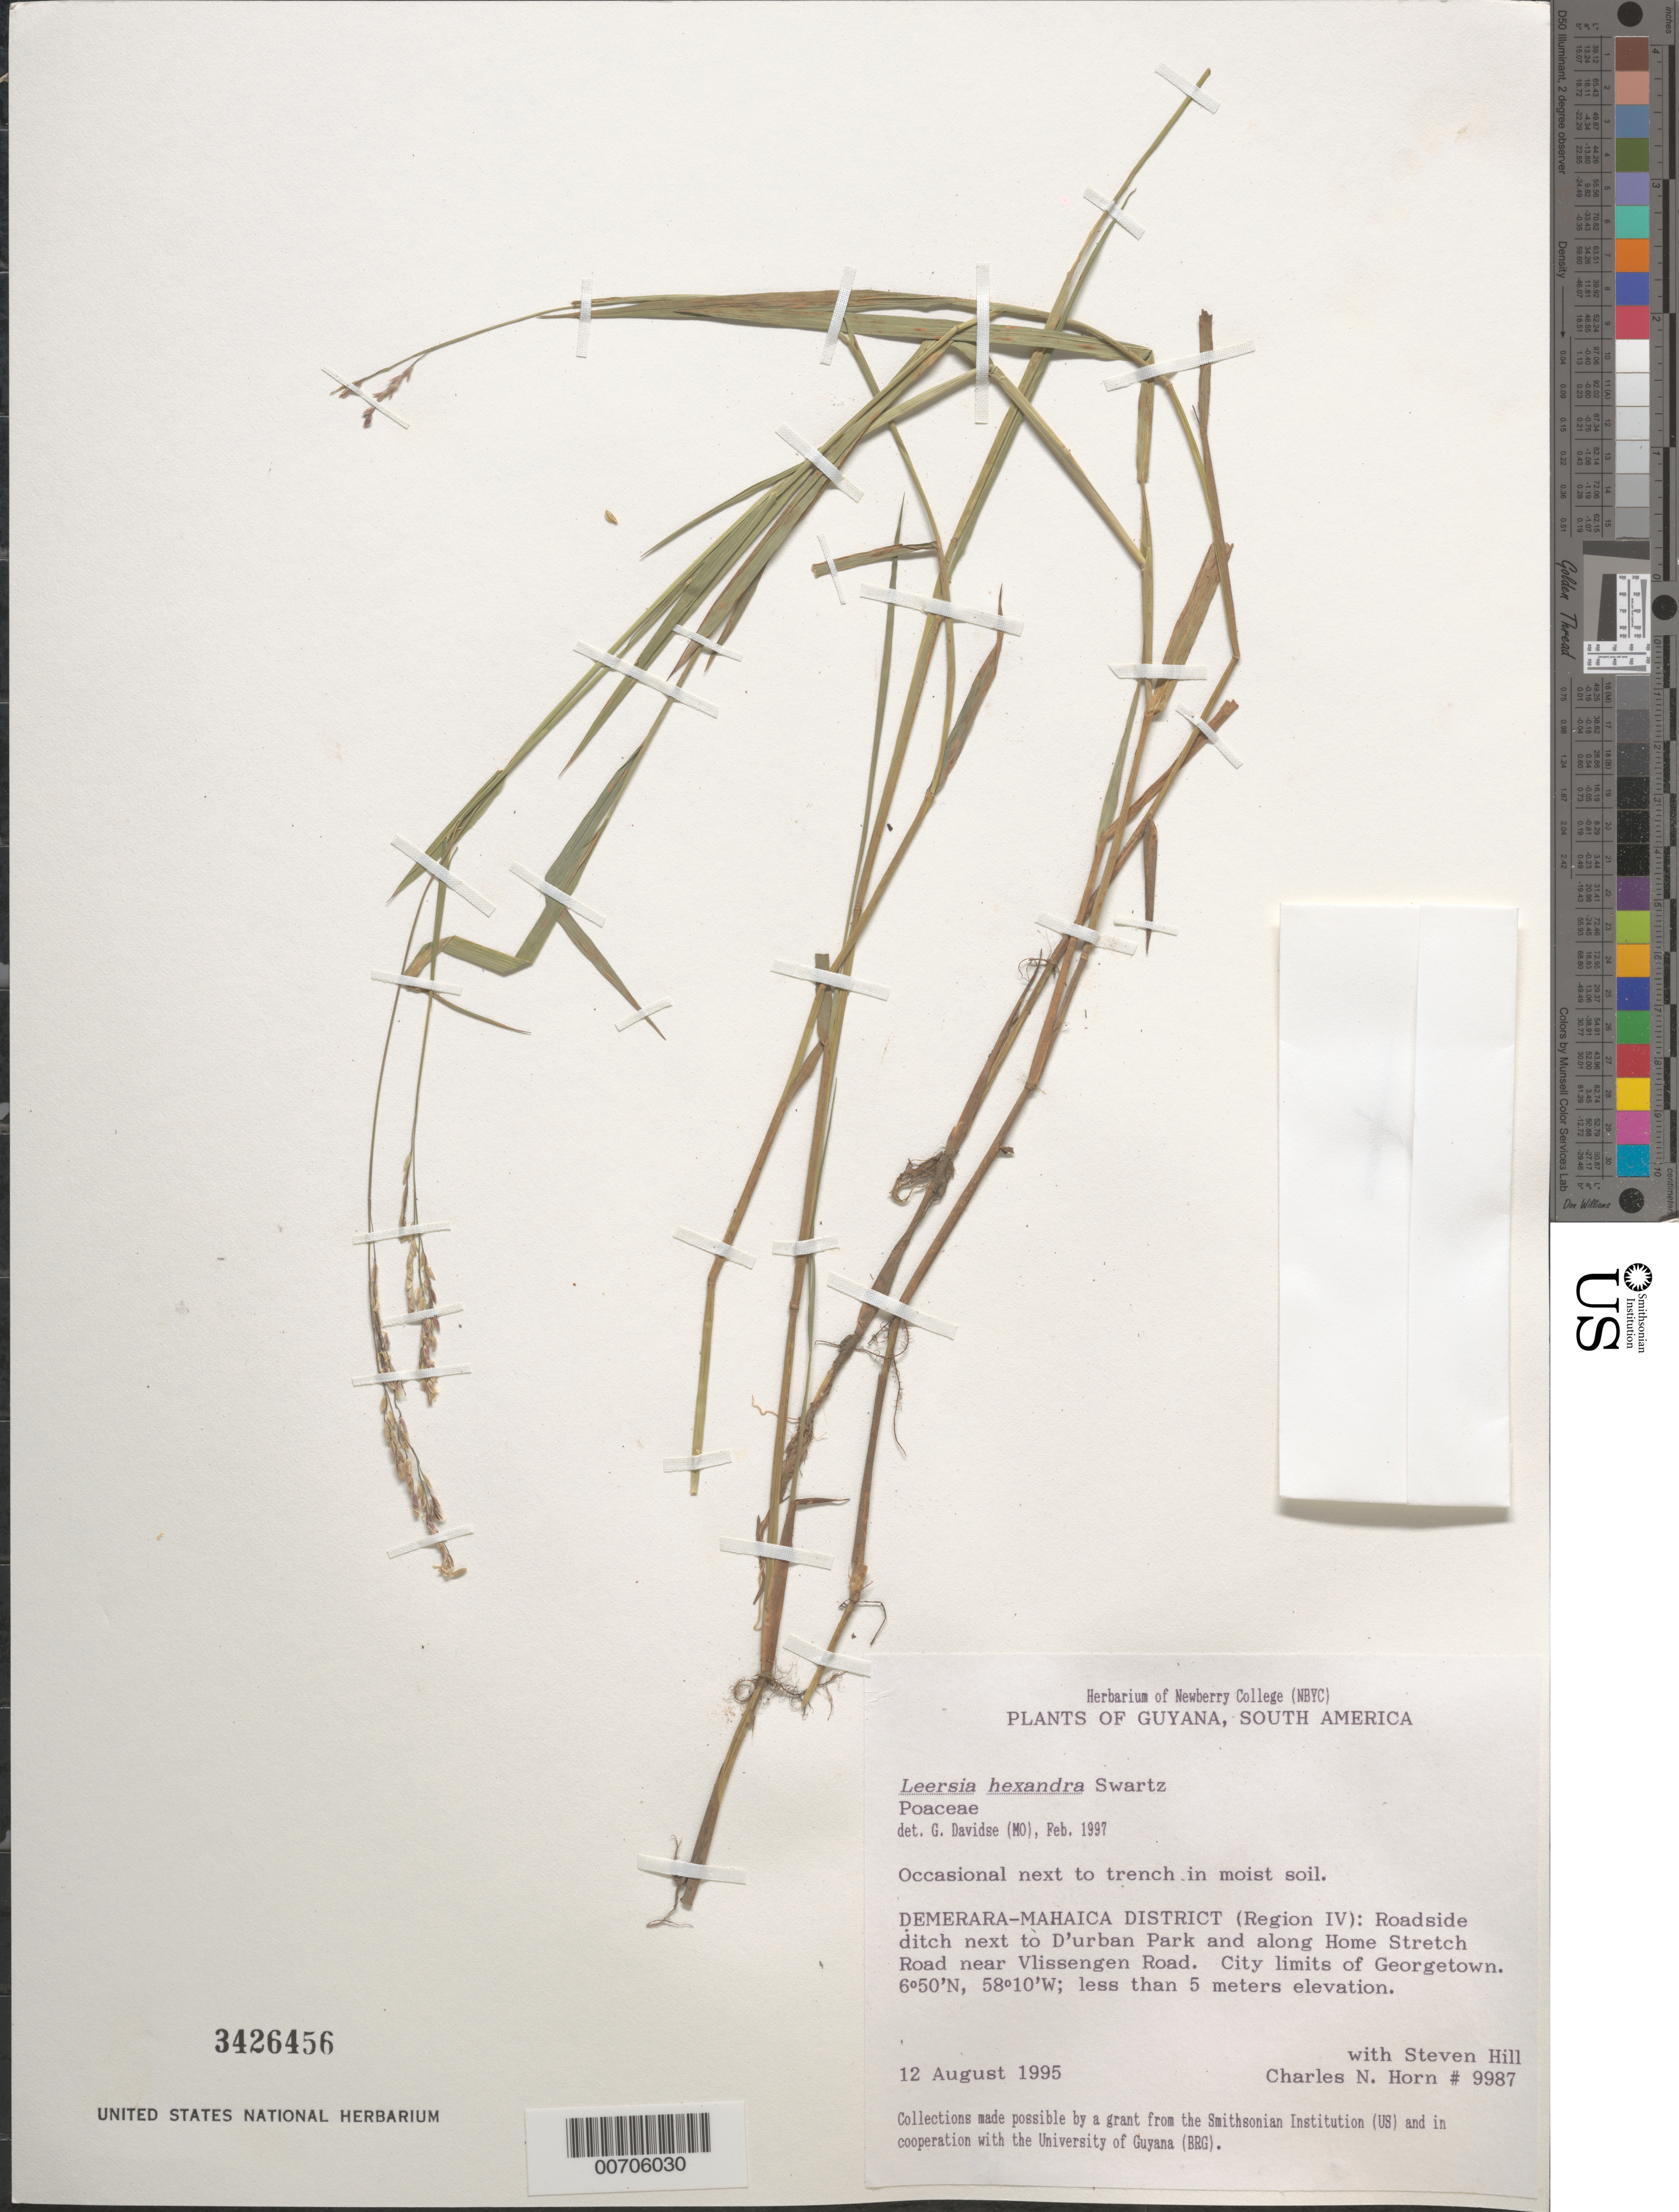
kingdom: Plantae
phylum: Tracheophyta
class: Liliopsida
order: Poales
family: Poaceae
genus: Leersia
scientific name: Leersia hexandra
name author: Sw.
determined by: Davidse, Gerrit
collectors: C. N. Horn & S. Hill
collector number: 9987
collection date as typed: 12-Aug-95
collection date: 1995-08-12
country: Guyana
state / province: Demerara-Mahaica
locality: Georgetown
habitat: Roadside ditch next to park and along road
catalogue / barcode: US 3426456